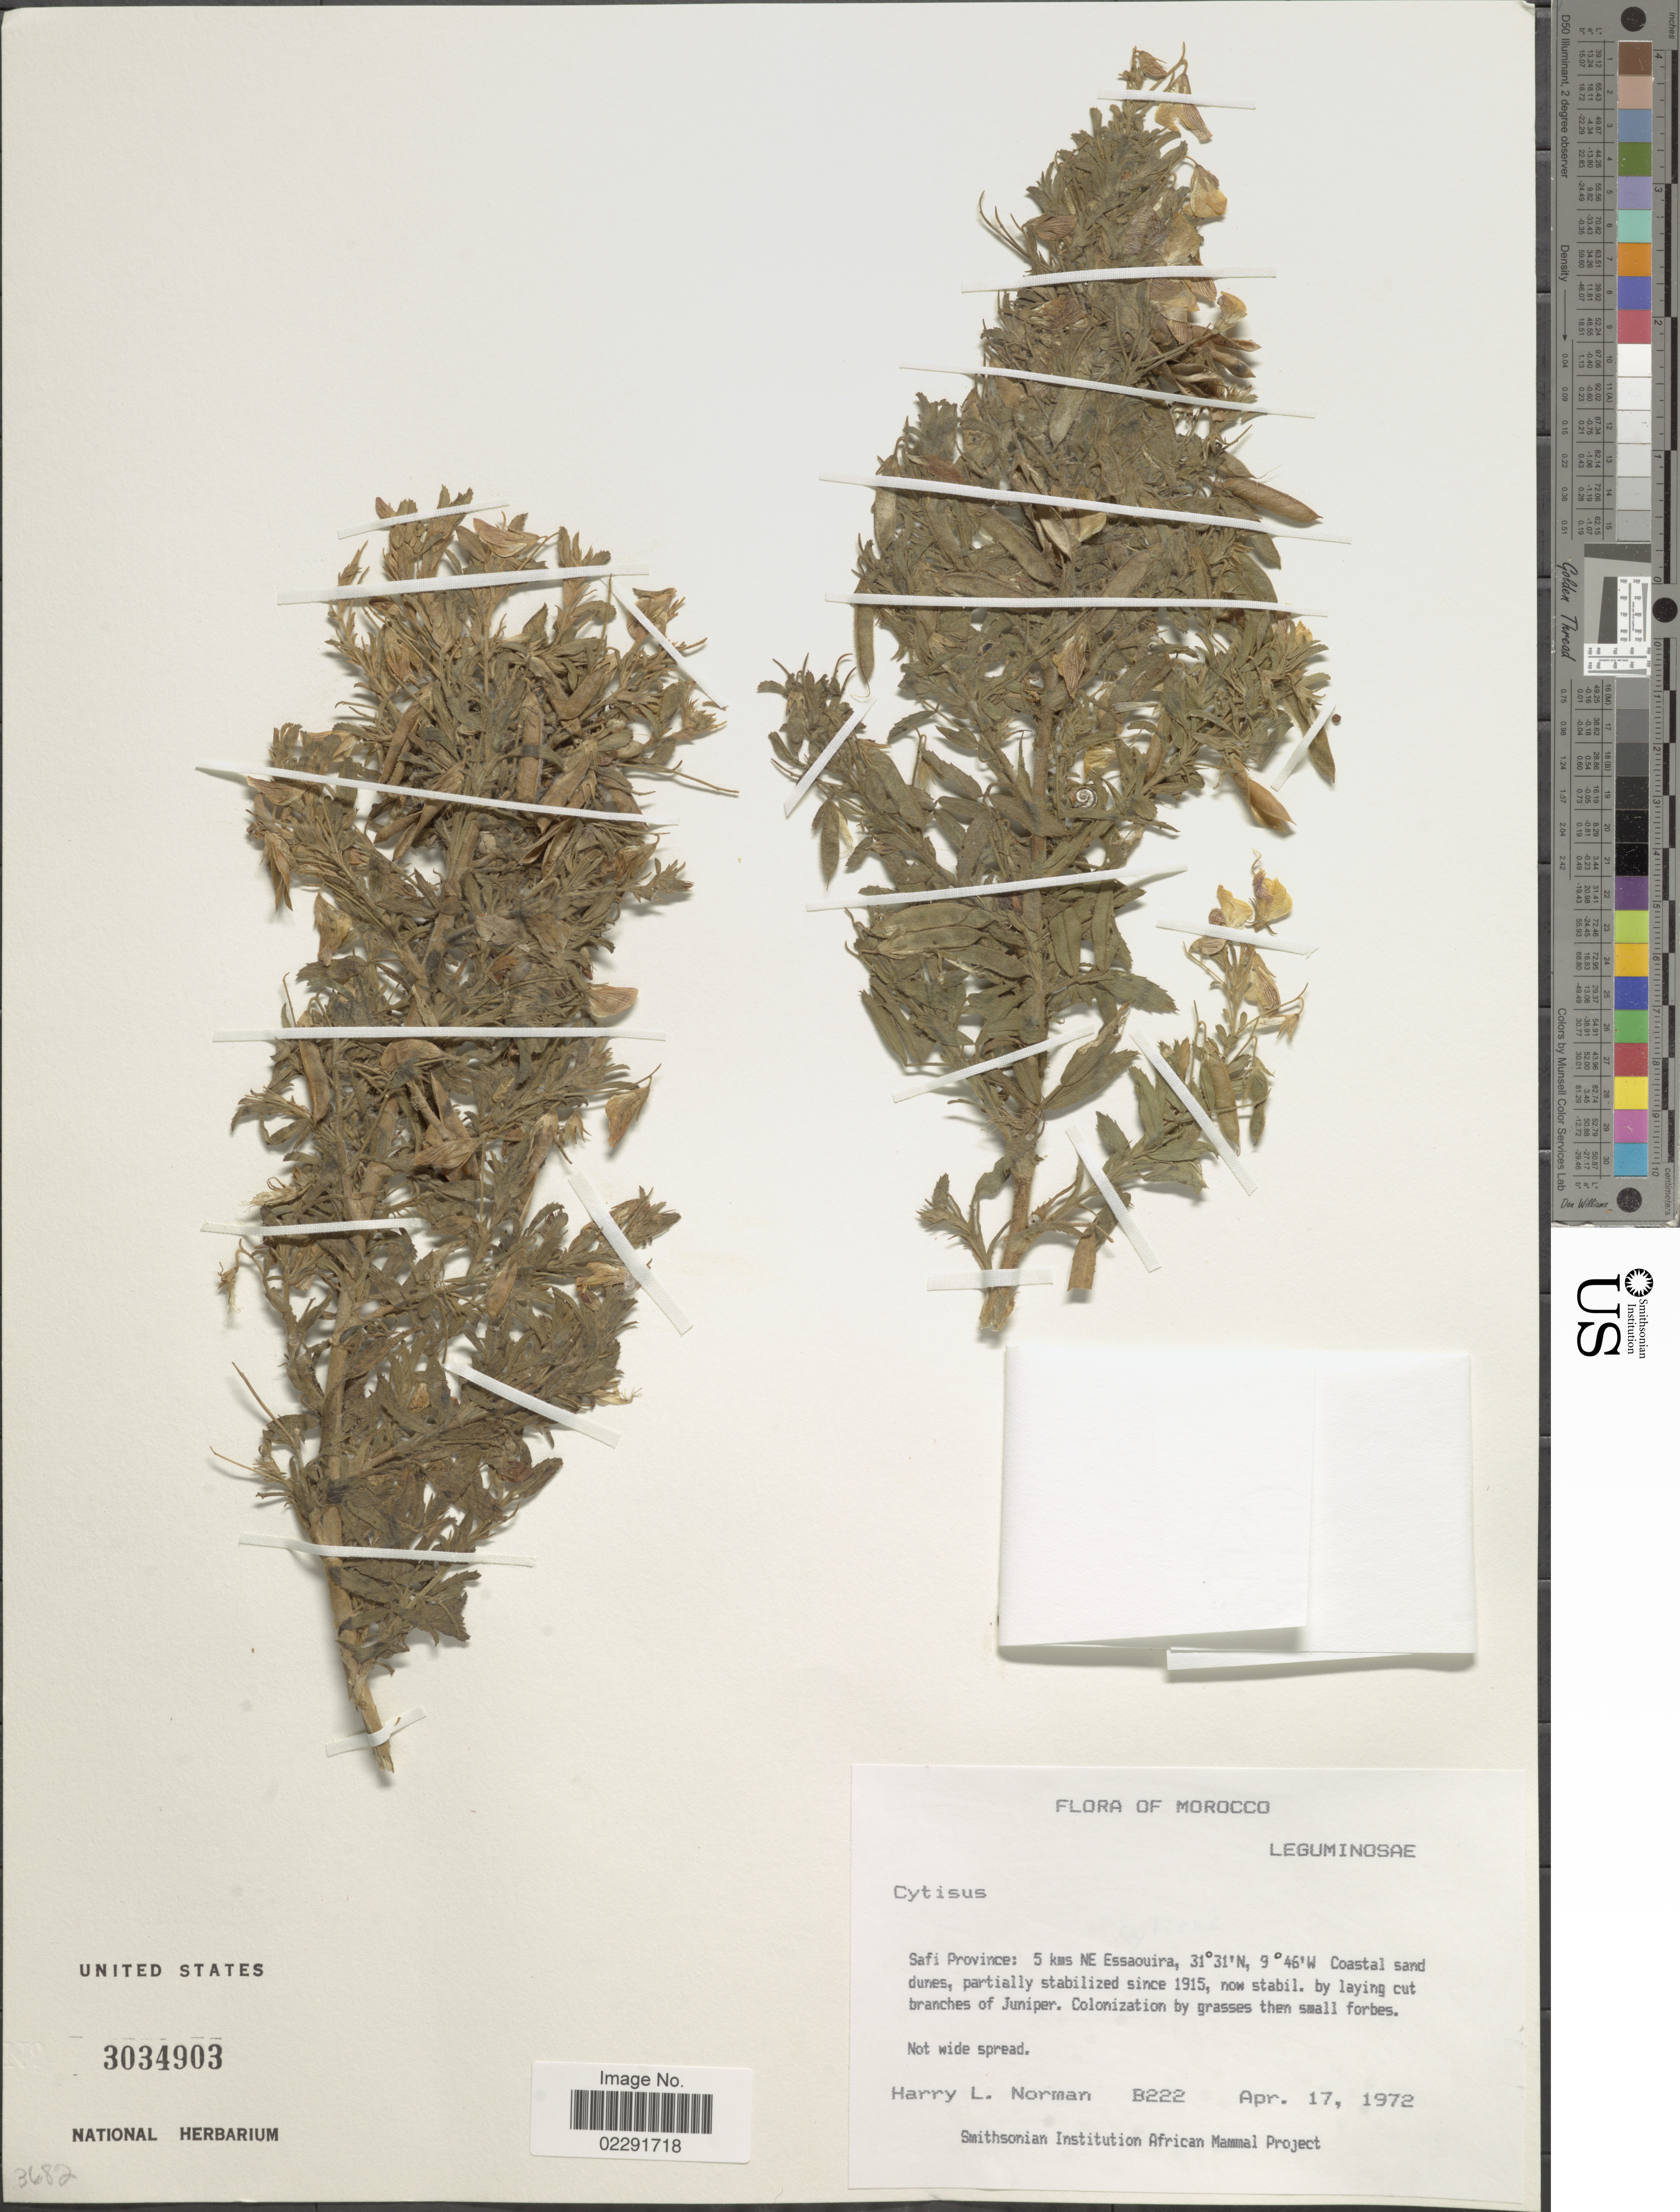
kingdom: Plantae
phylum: Tracheophyta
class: Magnoliopsida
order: Fabales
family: Fabaceae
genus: Cytisus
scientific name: Cytisus sp.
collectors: Norman, H.L.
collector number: B222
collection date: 1972-04-17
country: Morocco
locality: Safi Province: 5 kms NE Essaouira, Coastal sand dunes.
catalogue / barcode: US 3034903